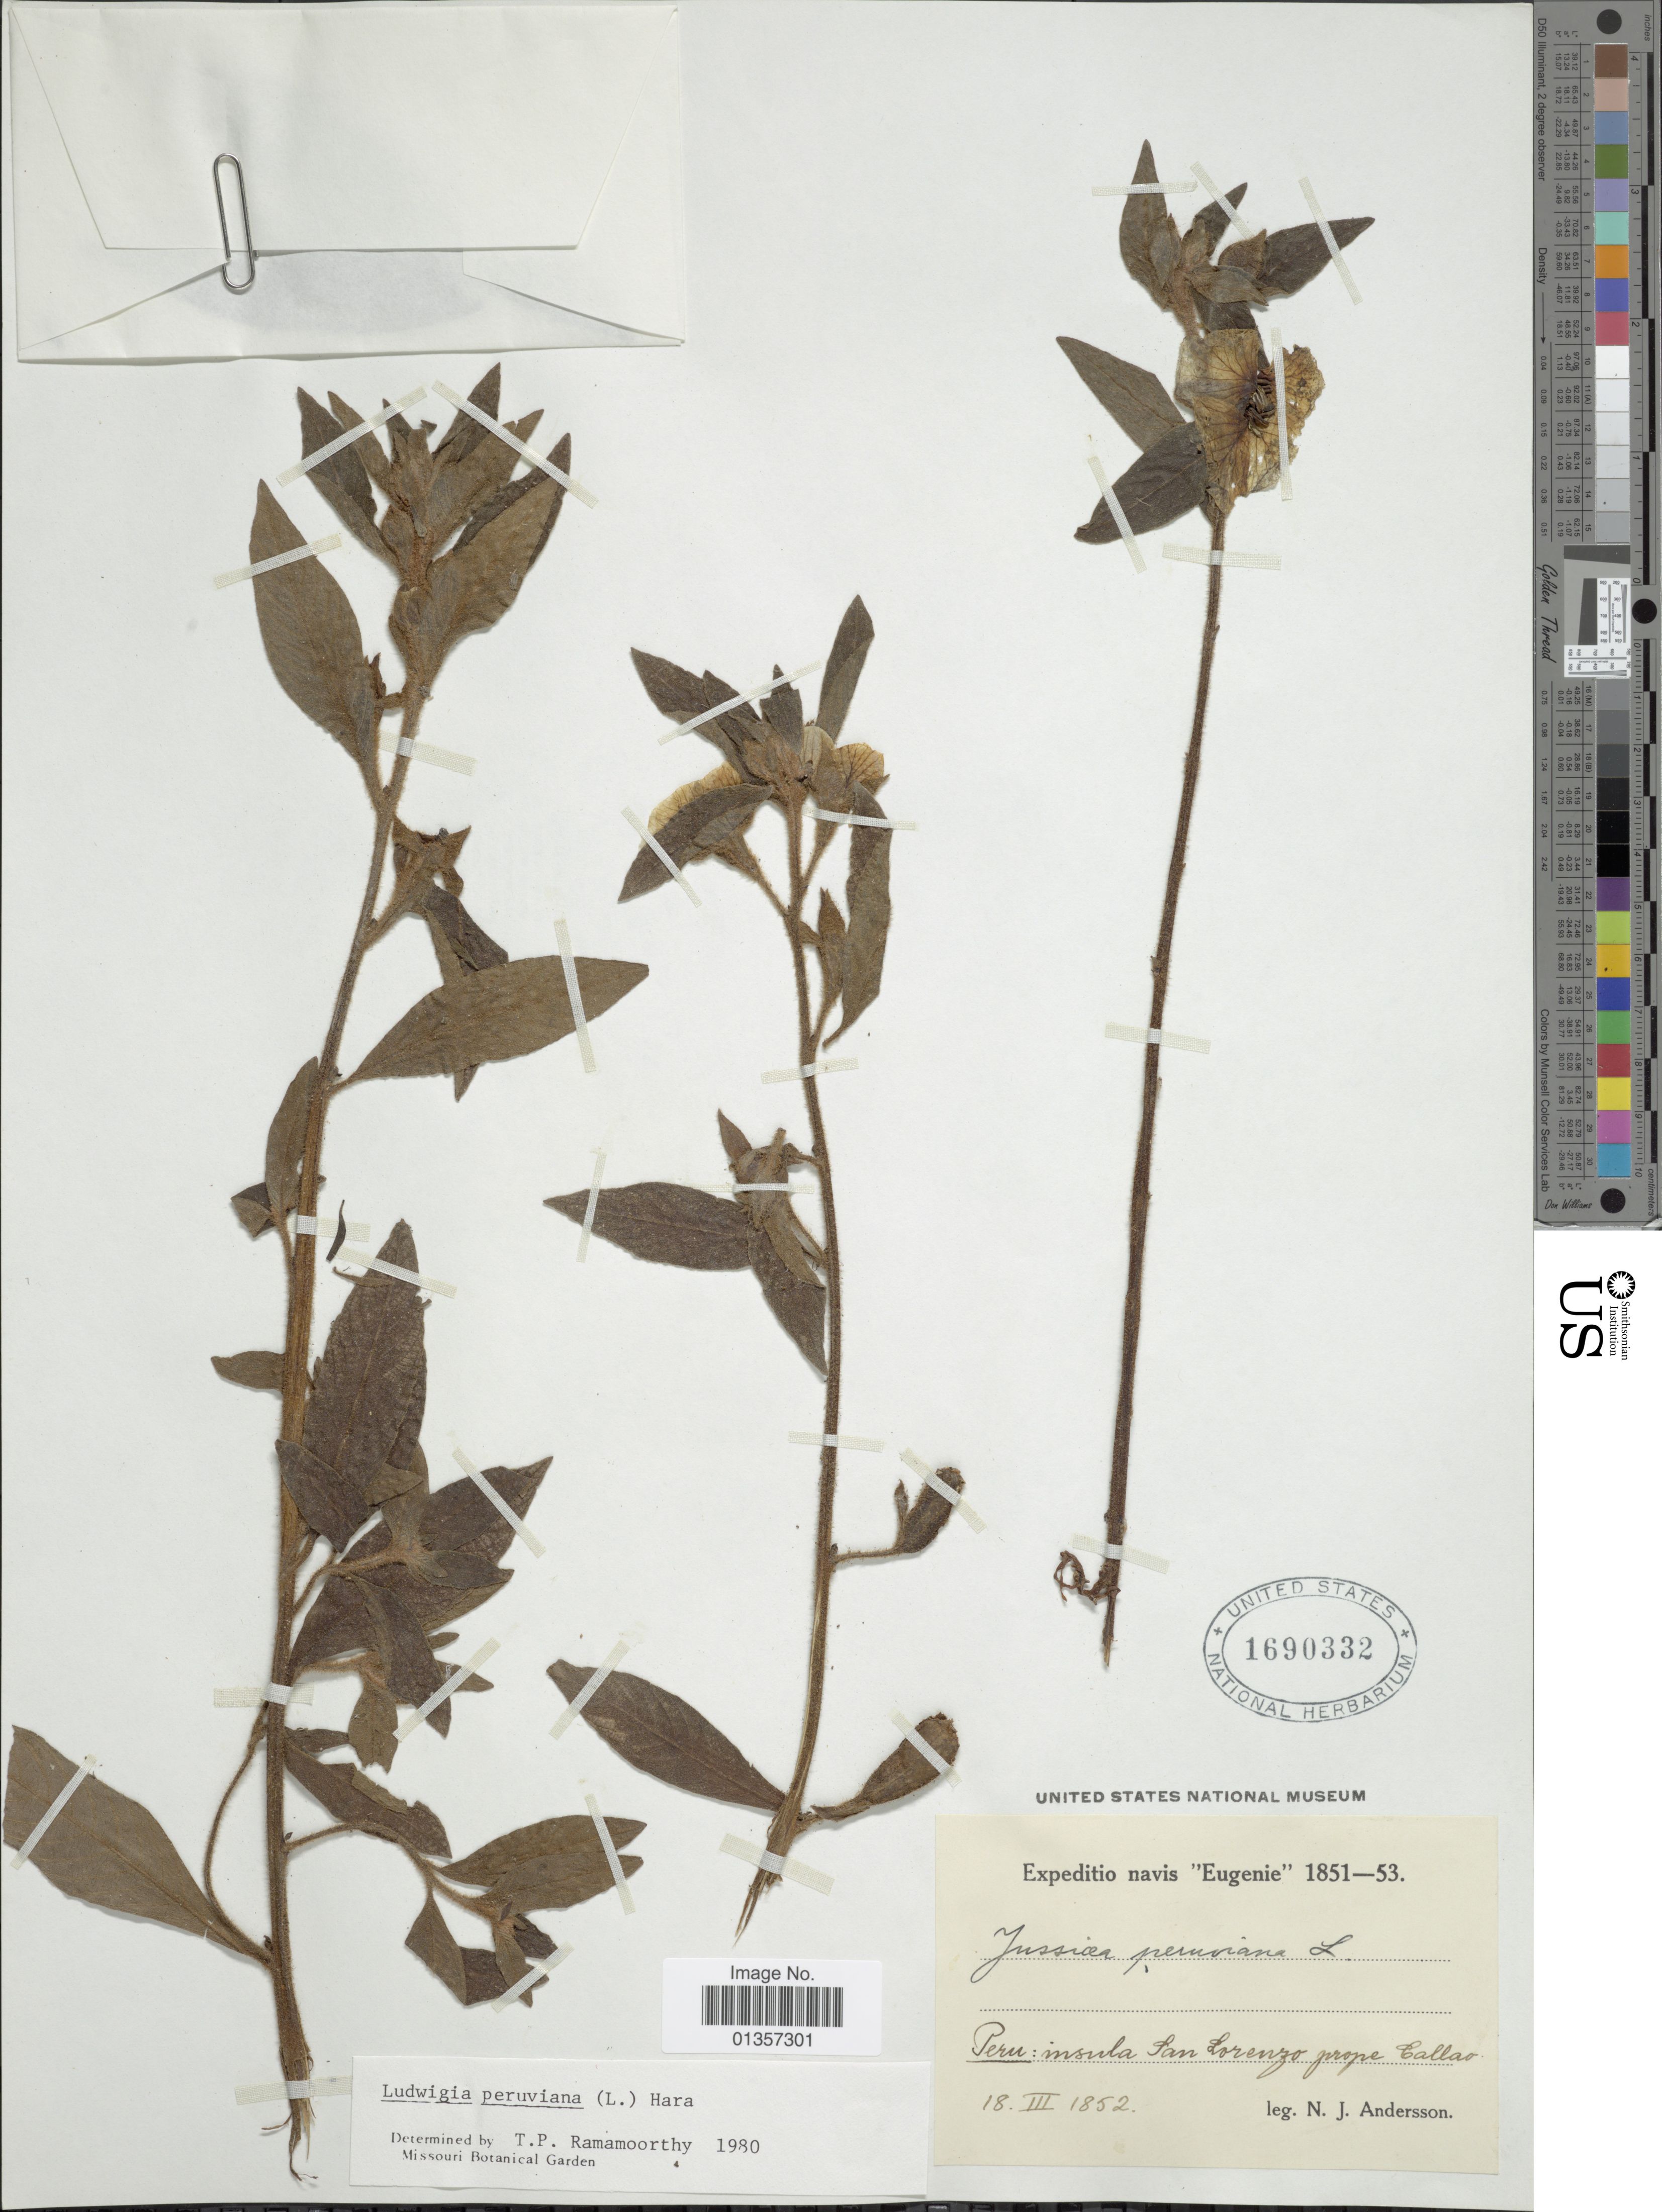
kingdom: Plantae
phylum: Tracheophyta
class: Magnoliopsida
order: Myrtales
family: Onagraceae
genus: Ludwigia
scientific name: Ludwigia peruviana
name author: (L.) H. Hara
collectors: N. J. Andersson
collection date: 1852-03-18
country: Peru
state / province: Callao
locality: Insula San Lorenzo prope Callao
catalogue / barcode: US 1690332